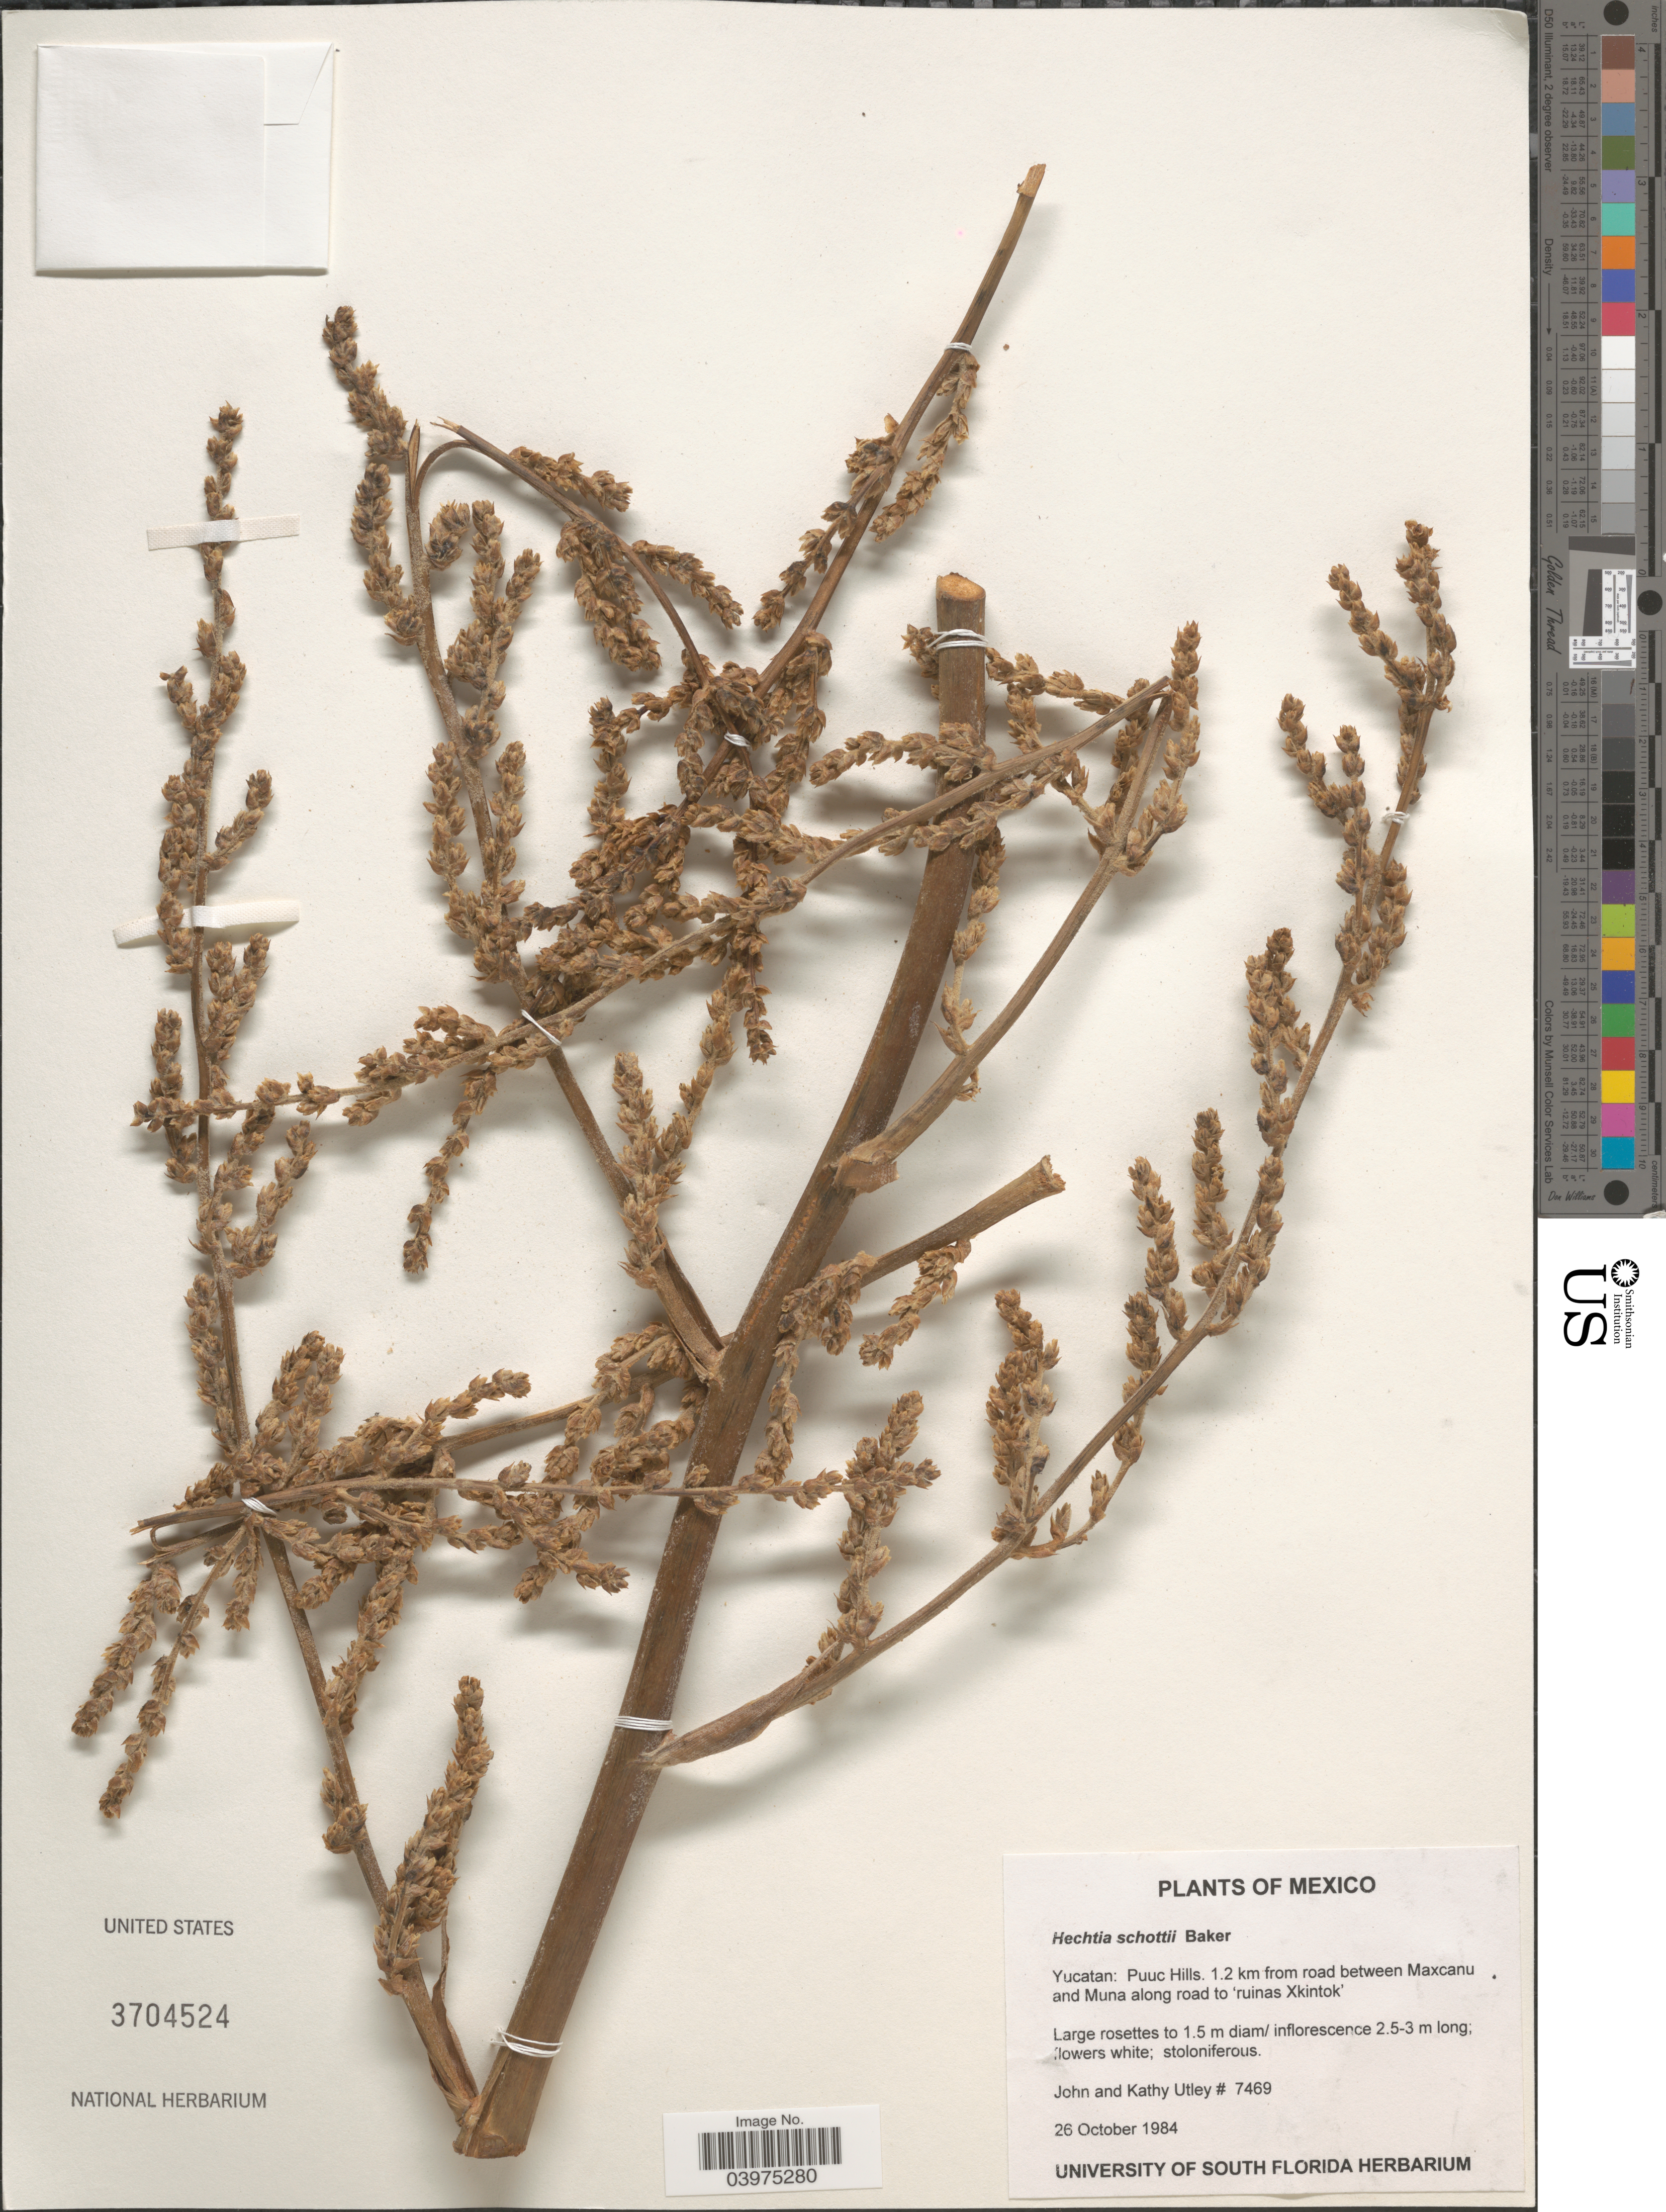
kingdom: Plantae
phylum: Tracheophyta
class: Liliopsida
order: Poales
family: Bromeliaceae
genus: Hechtia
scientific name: Hechtia schottii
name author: Baker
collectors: J. F. Utley & K. Burt-Utley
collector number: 7469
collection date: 1984-10-26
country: Mexico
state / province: Yucatán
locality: Puuc Hills. 1.2 km from road between Maxcanu and Muna along road to 'ruinas Xkintok'.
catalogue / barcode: US 3704524